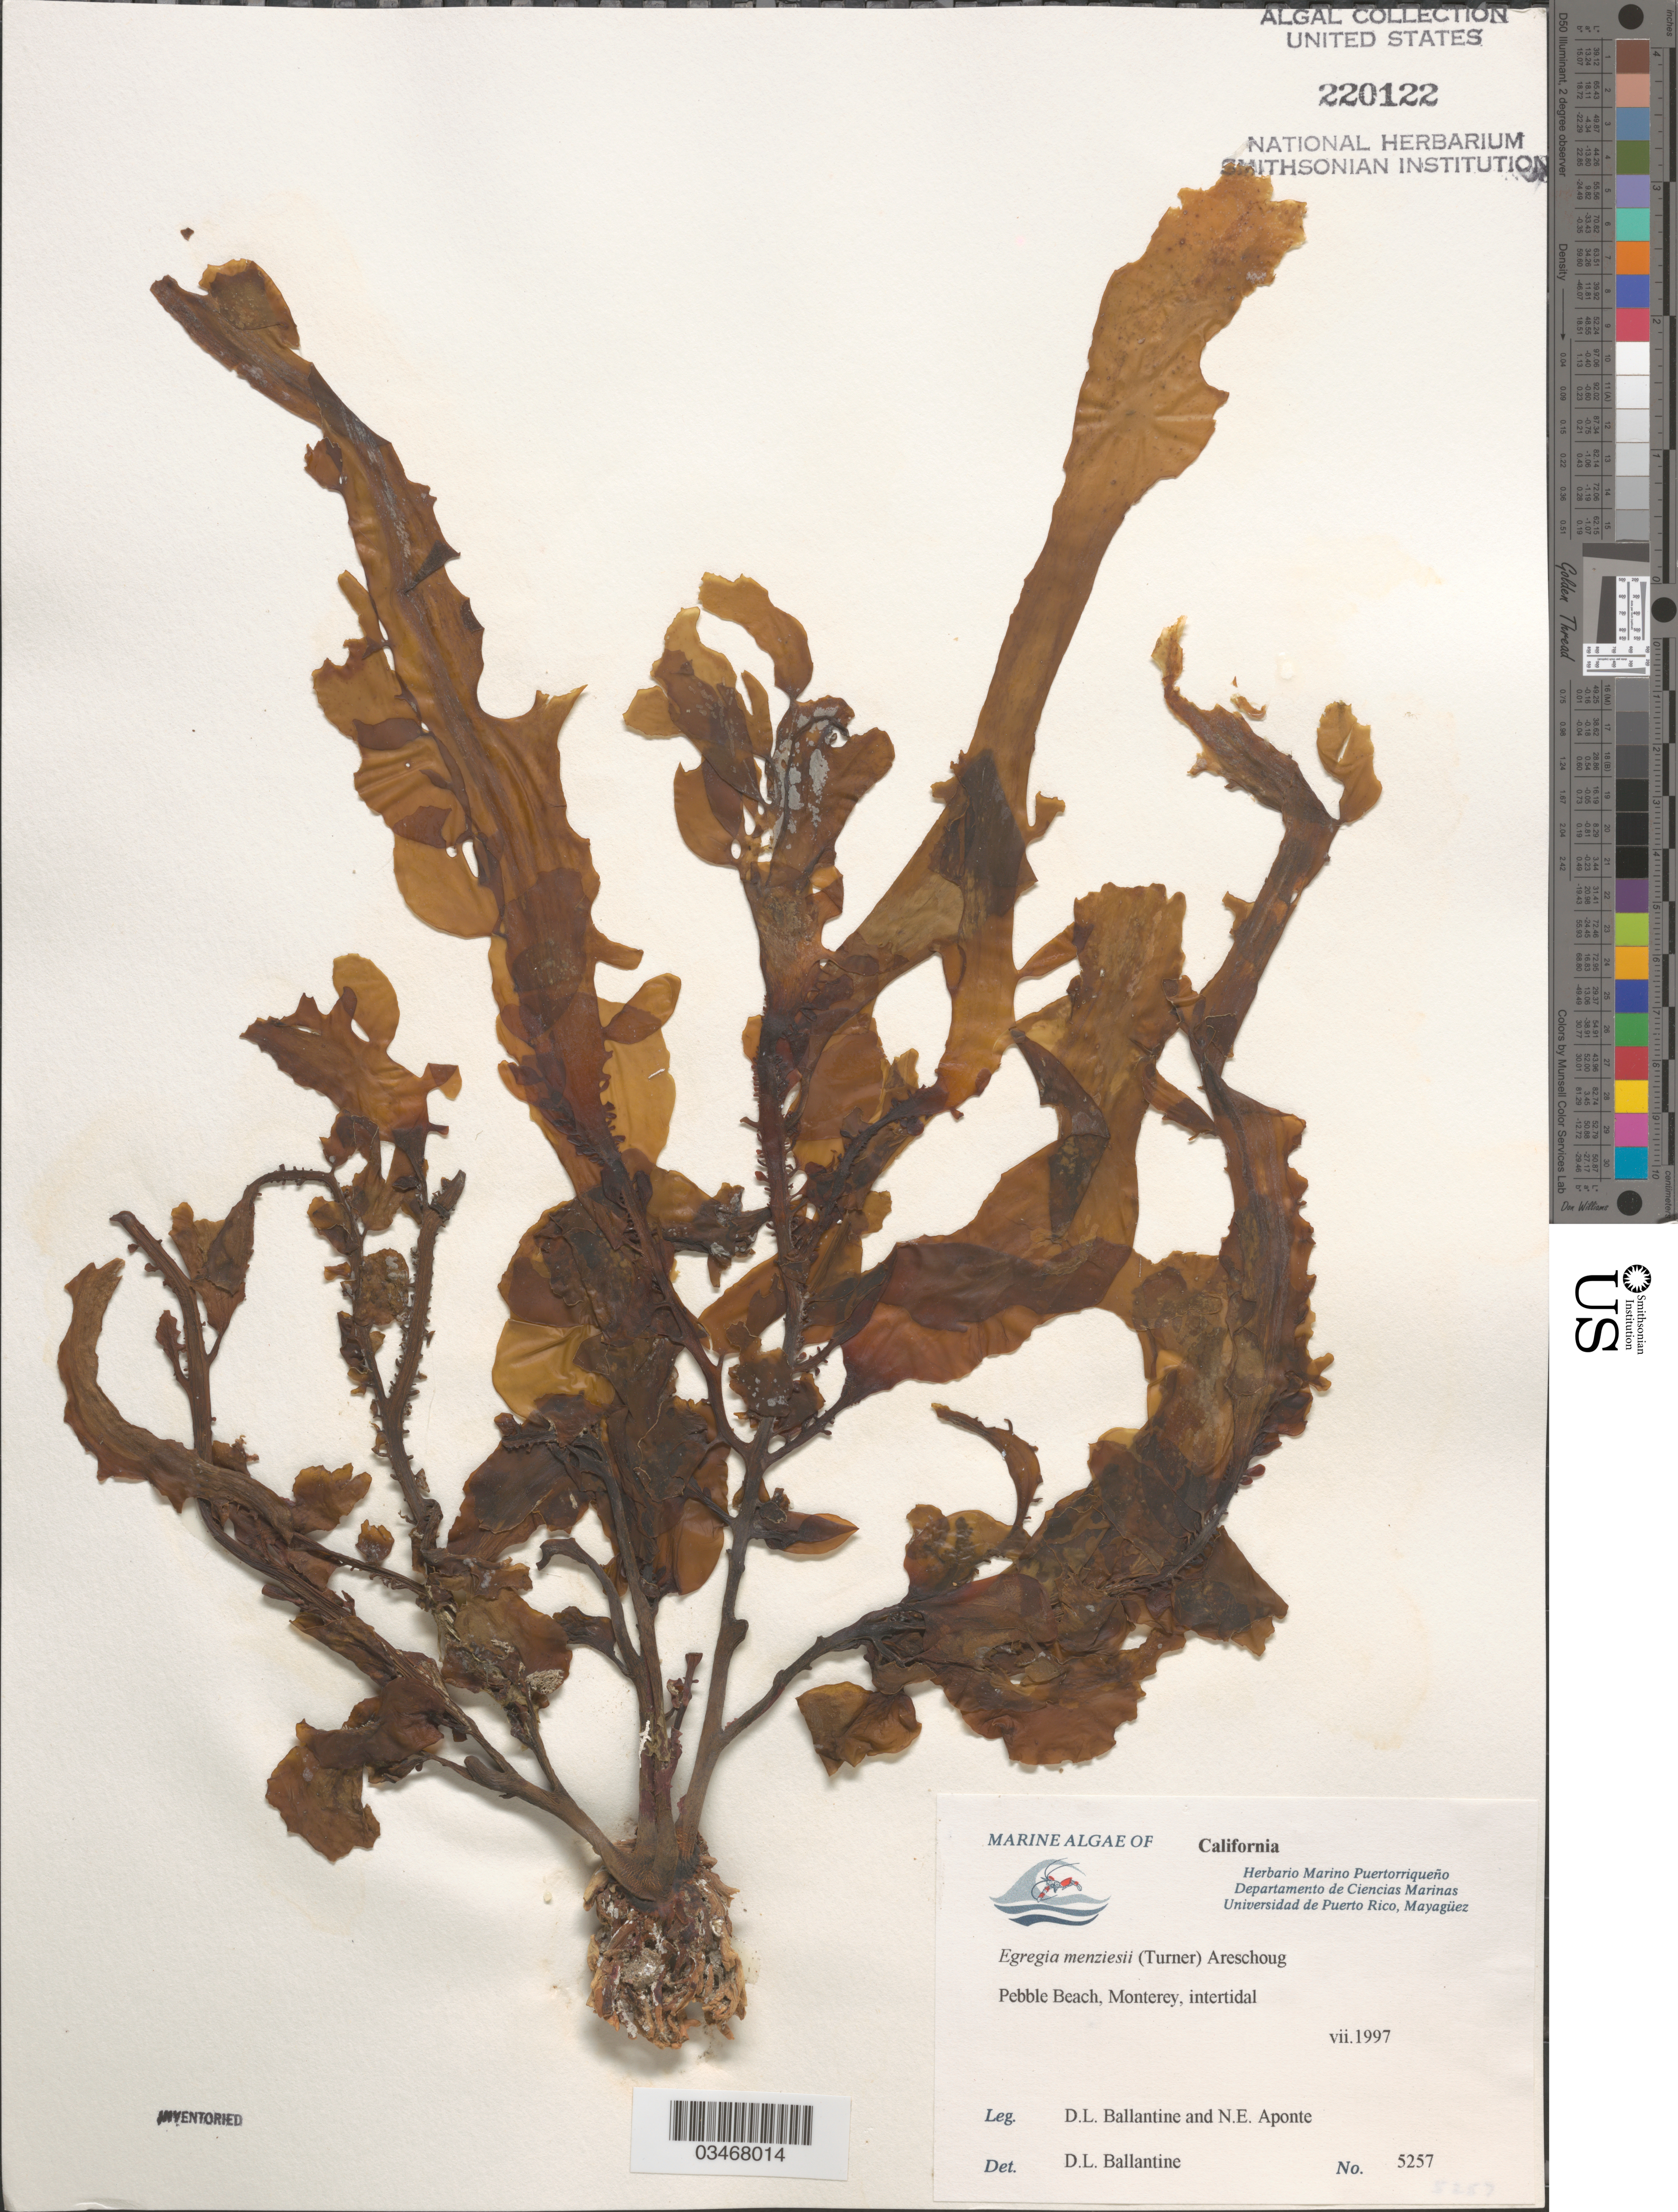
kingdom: Chromista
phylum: Ochrophyta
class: Phaeophyceae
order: Laminariales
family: Lessoniaceae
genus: Egregia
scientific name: Egregia menziesii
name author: (Turner) Aresch.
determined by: Ballantine, D. L.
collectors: D.L. Ballantine & N. E. Aponte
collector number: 5257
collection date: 1997-07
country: United States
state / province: California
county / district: Monterey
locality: Pebble Beach.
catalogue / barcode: US 220122